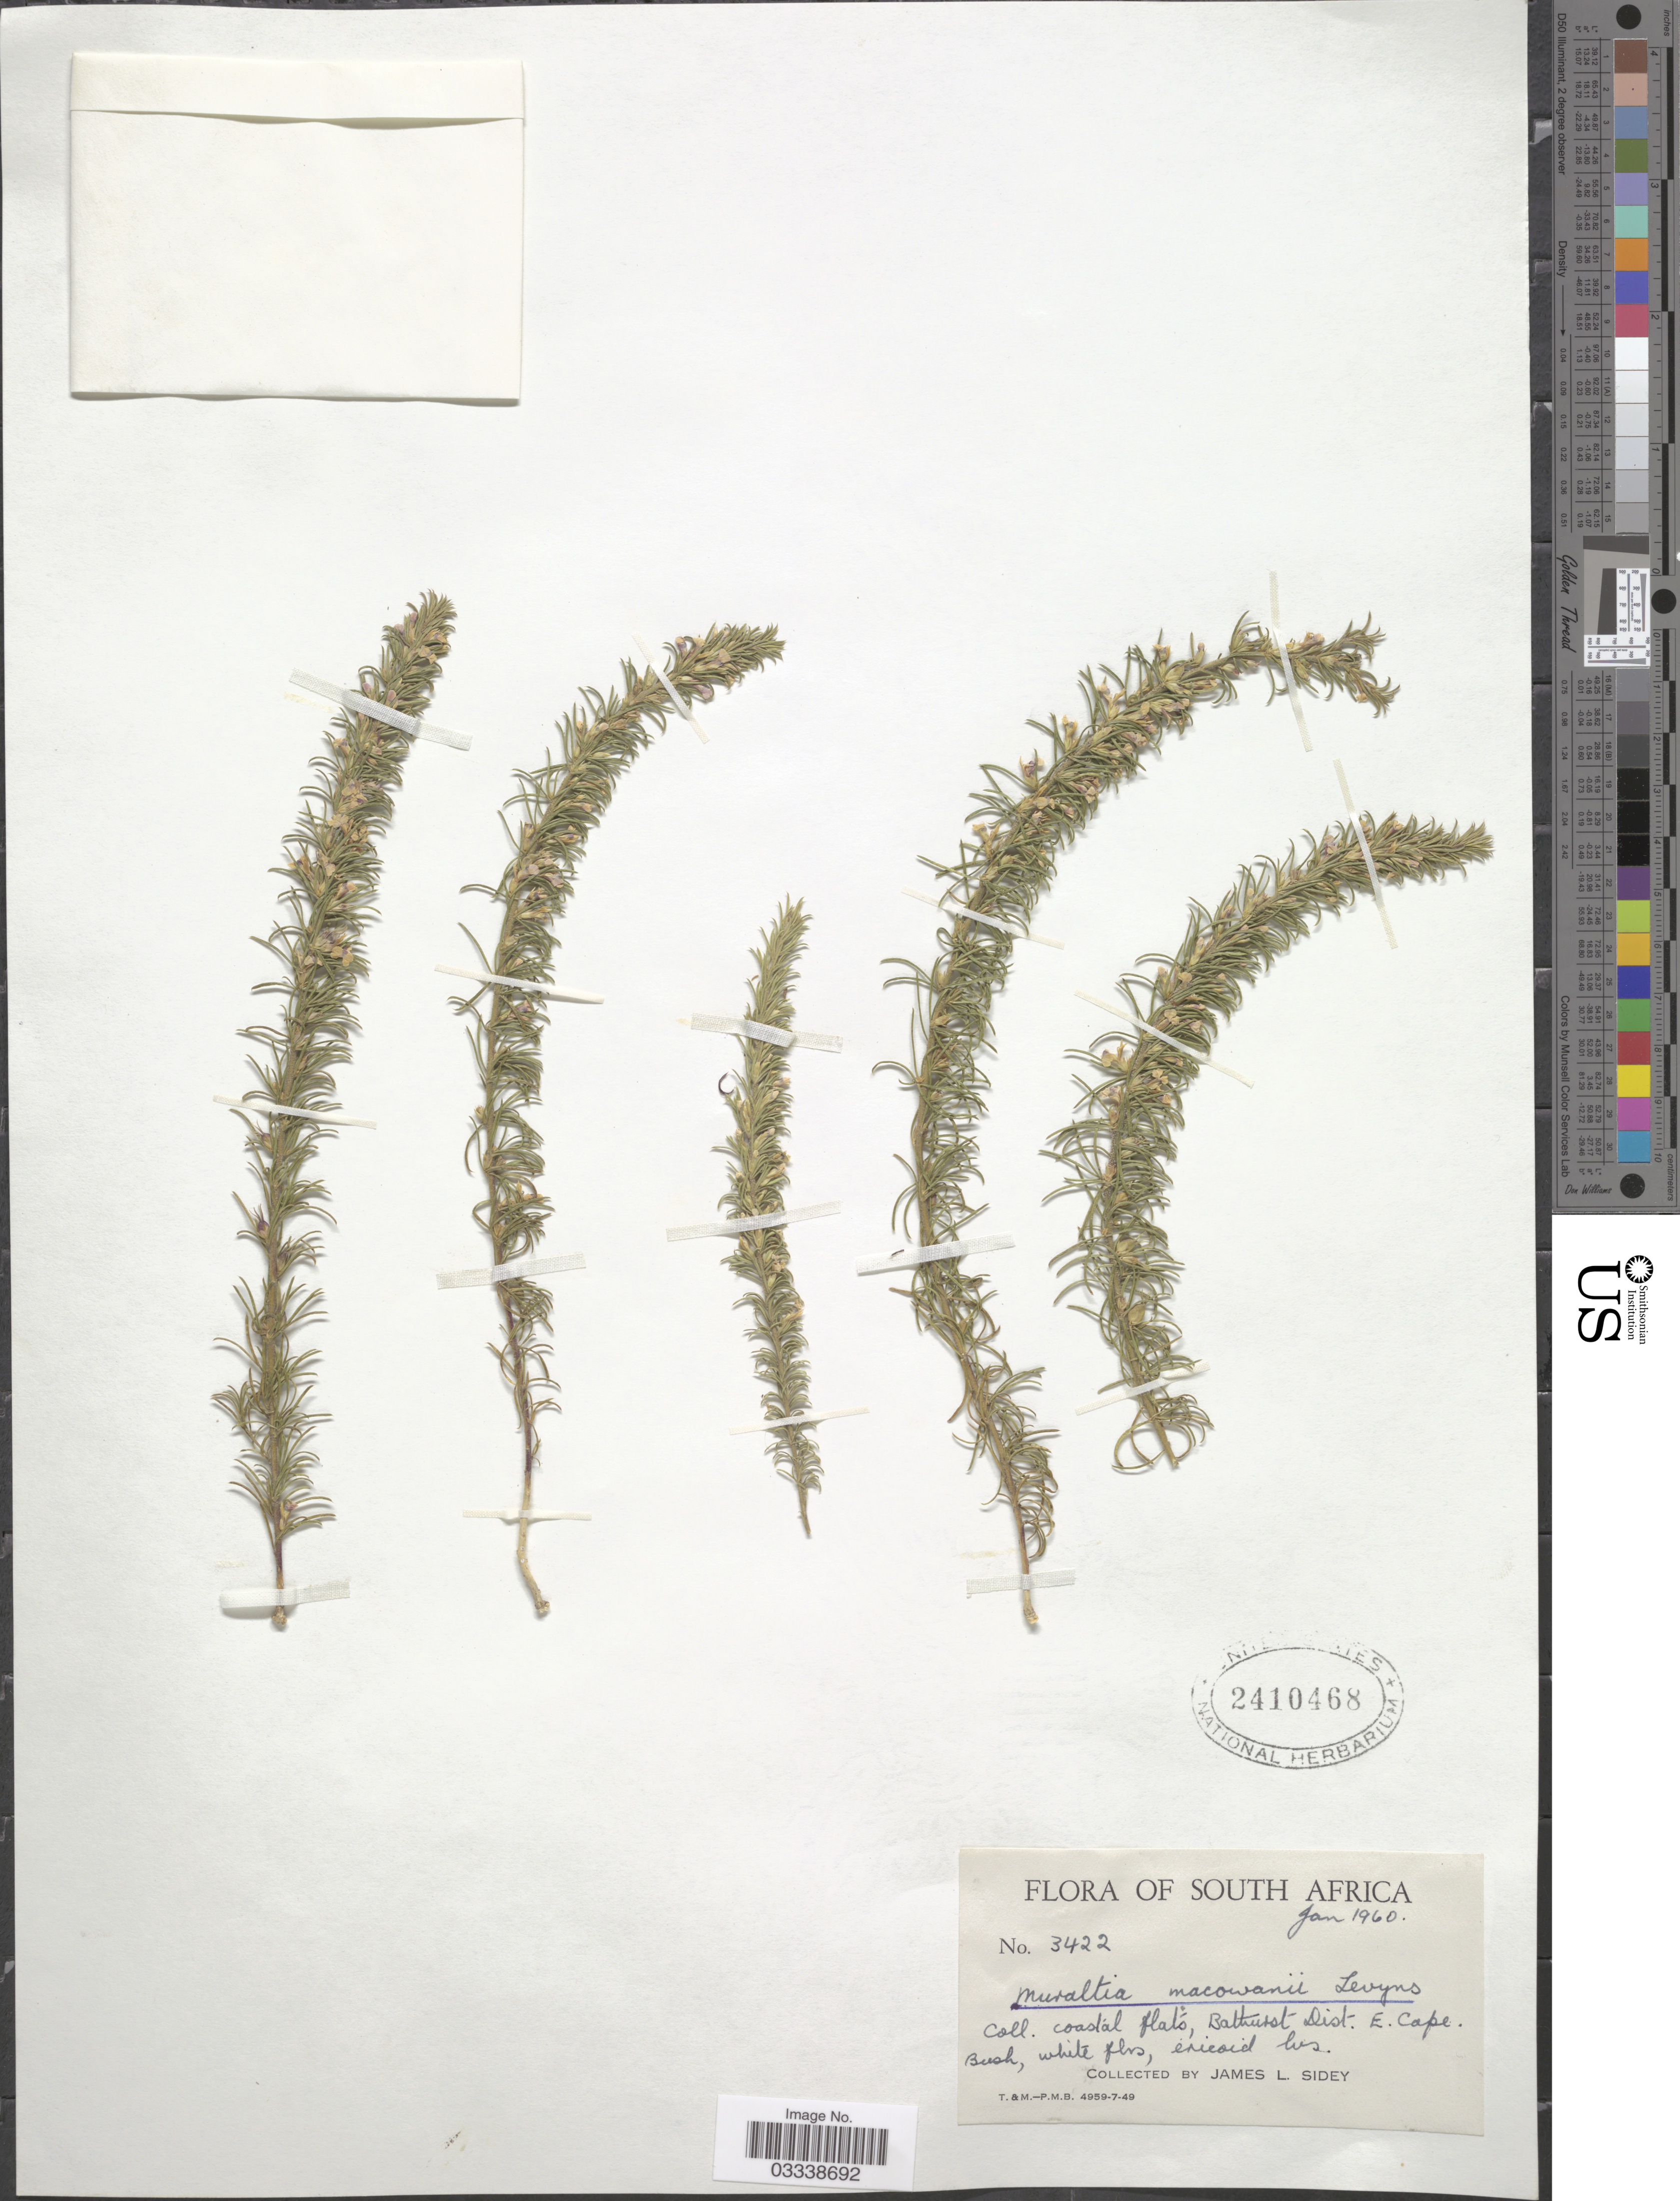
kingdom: Plantae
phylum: Tracheophyta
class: Magnoliopsida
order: Fabales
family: Polygalaceae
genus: Muraltia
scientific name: Muraltia macowanii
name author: Levyns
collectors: J. L. Sidey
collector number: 3422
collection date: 1960-01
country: South Africa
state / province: Eastern Cape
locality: Coastal flats, Bathurst Dist. E. Cape.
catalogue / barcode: US 2410468